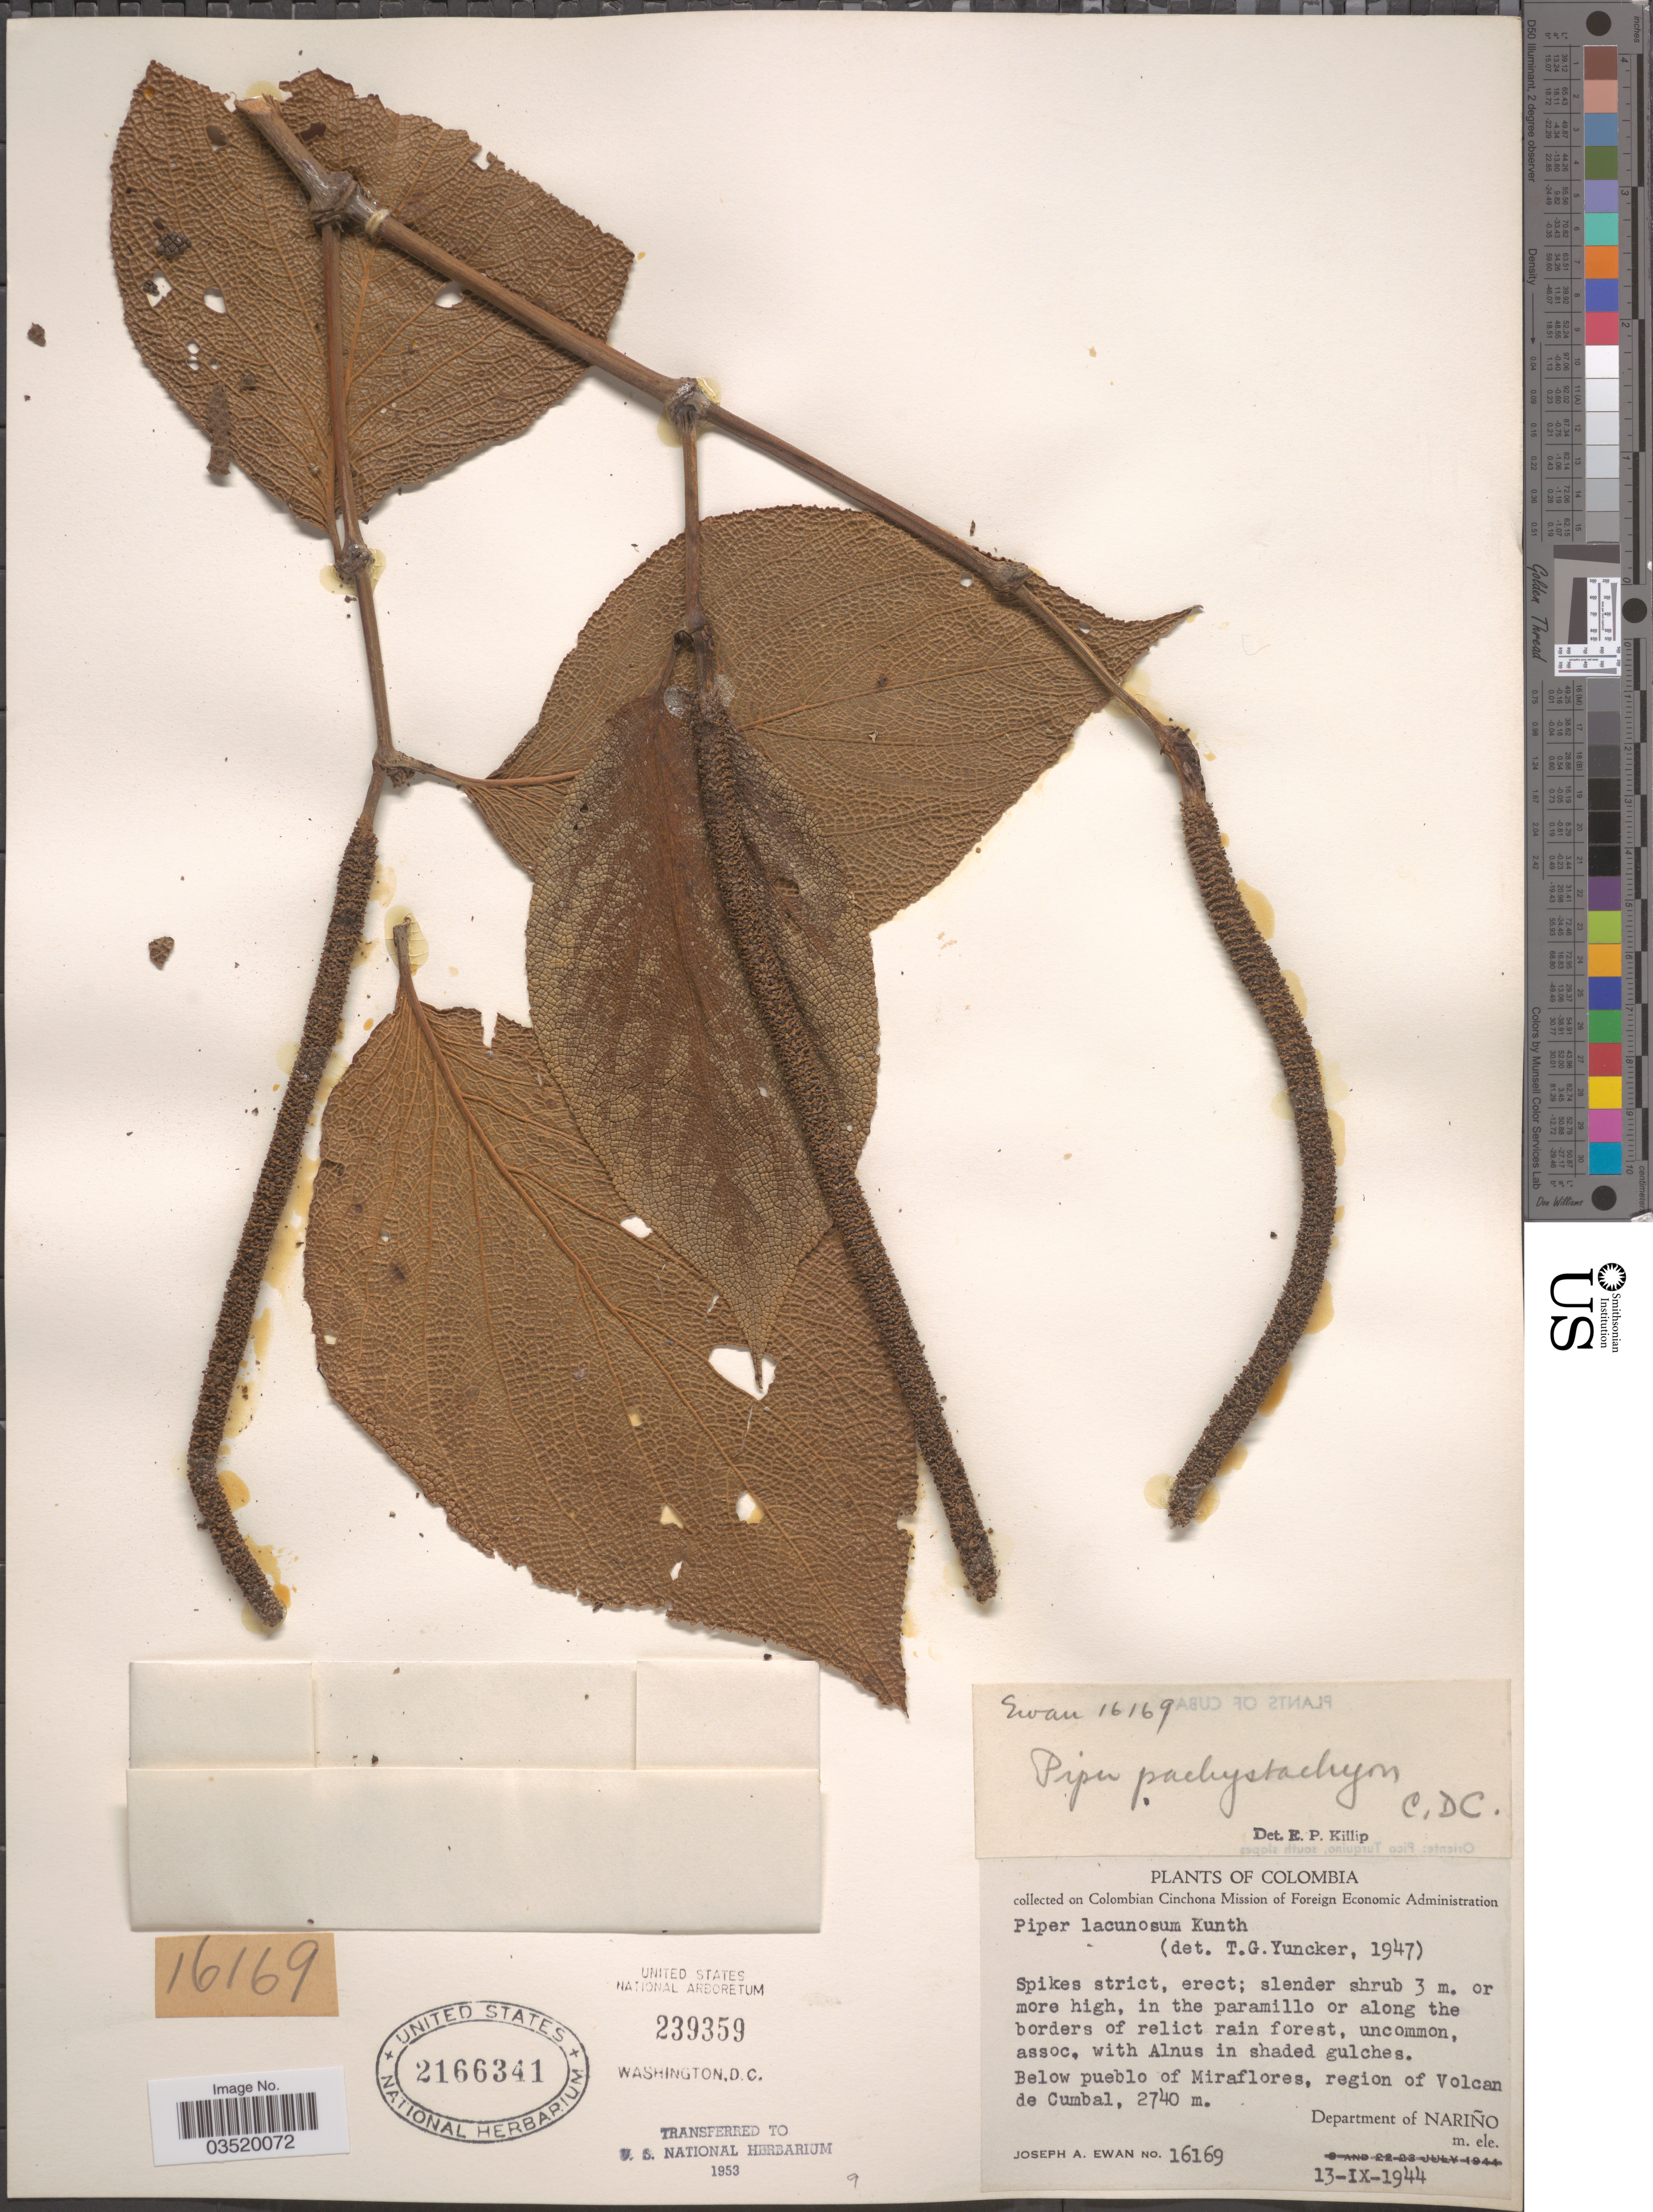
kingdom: Plantae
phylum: Tracheophyta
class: Magnoliopsida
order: Piperales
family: Piperaceae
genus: Piper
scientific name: Piper lacunosum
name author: Kunth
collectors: J. A. Ewan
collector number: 16169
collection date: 1944-09-13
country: Colombia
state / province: Nariño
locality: In the paramillo or along the borders of relict rain forest, assoc, with Alnus inshaded gulches. Below pueblo of Miraflores, region of Volcan de Cumbal. Department of Nariño.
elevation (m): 2740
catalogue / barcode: US 2166341